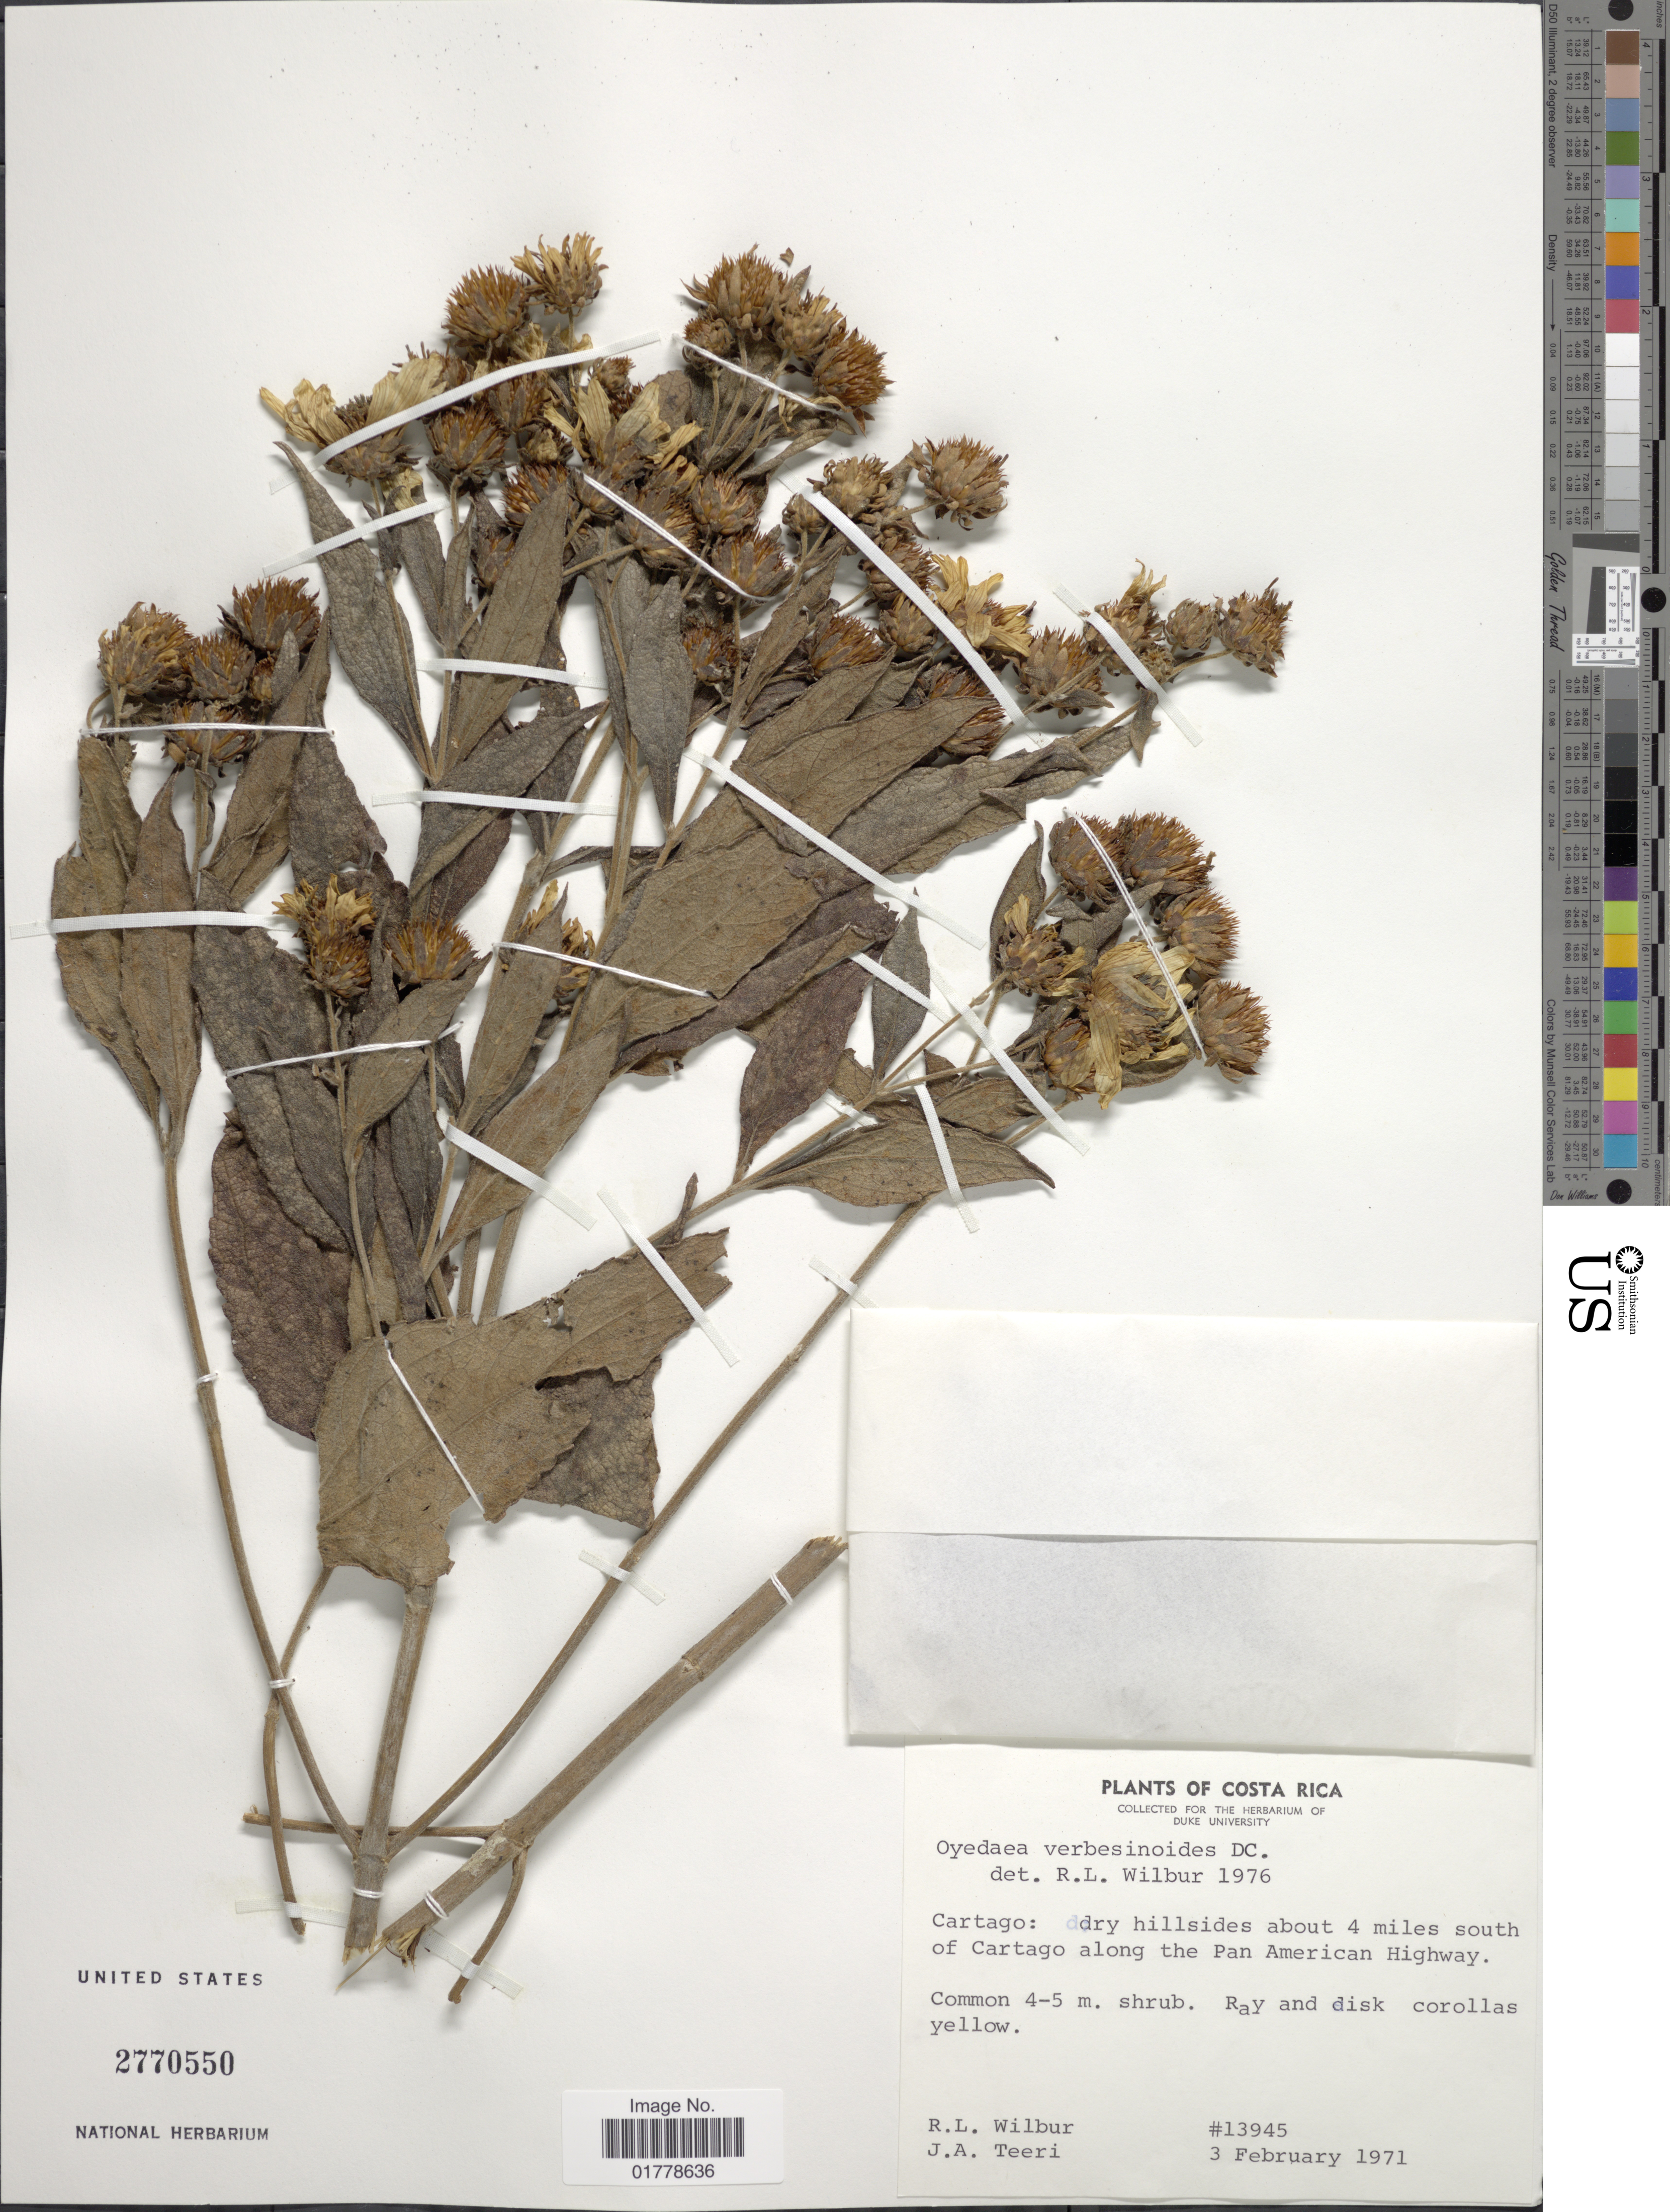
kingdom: Plantae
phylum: Tracheophyta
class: Magnoliopsida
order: Asterales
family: Asteraceae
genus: Oyedaea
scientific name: Oyedaea verbesinoides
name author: DC.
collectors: R. L. Wilbur & J. Teeri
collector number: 13945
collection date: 1971-02-03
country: Costa Rica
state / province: Cartago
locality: Cartago: dry hillsides about 4 miles south of Cartago along the Pan American Highway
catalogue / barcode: US 2770550